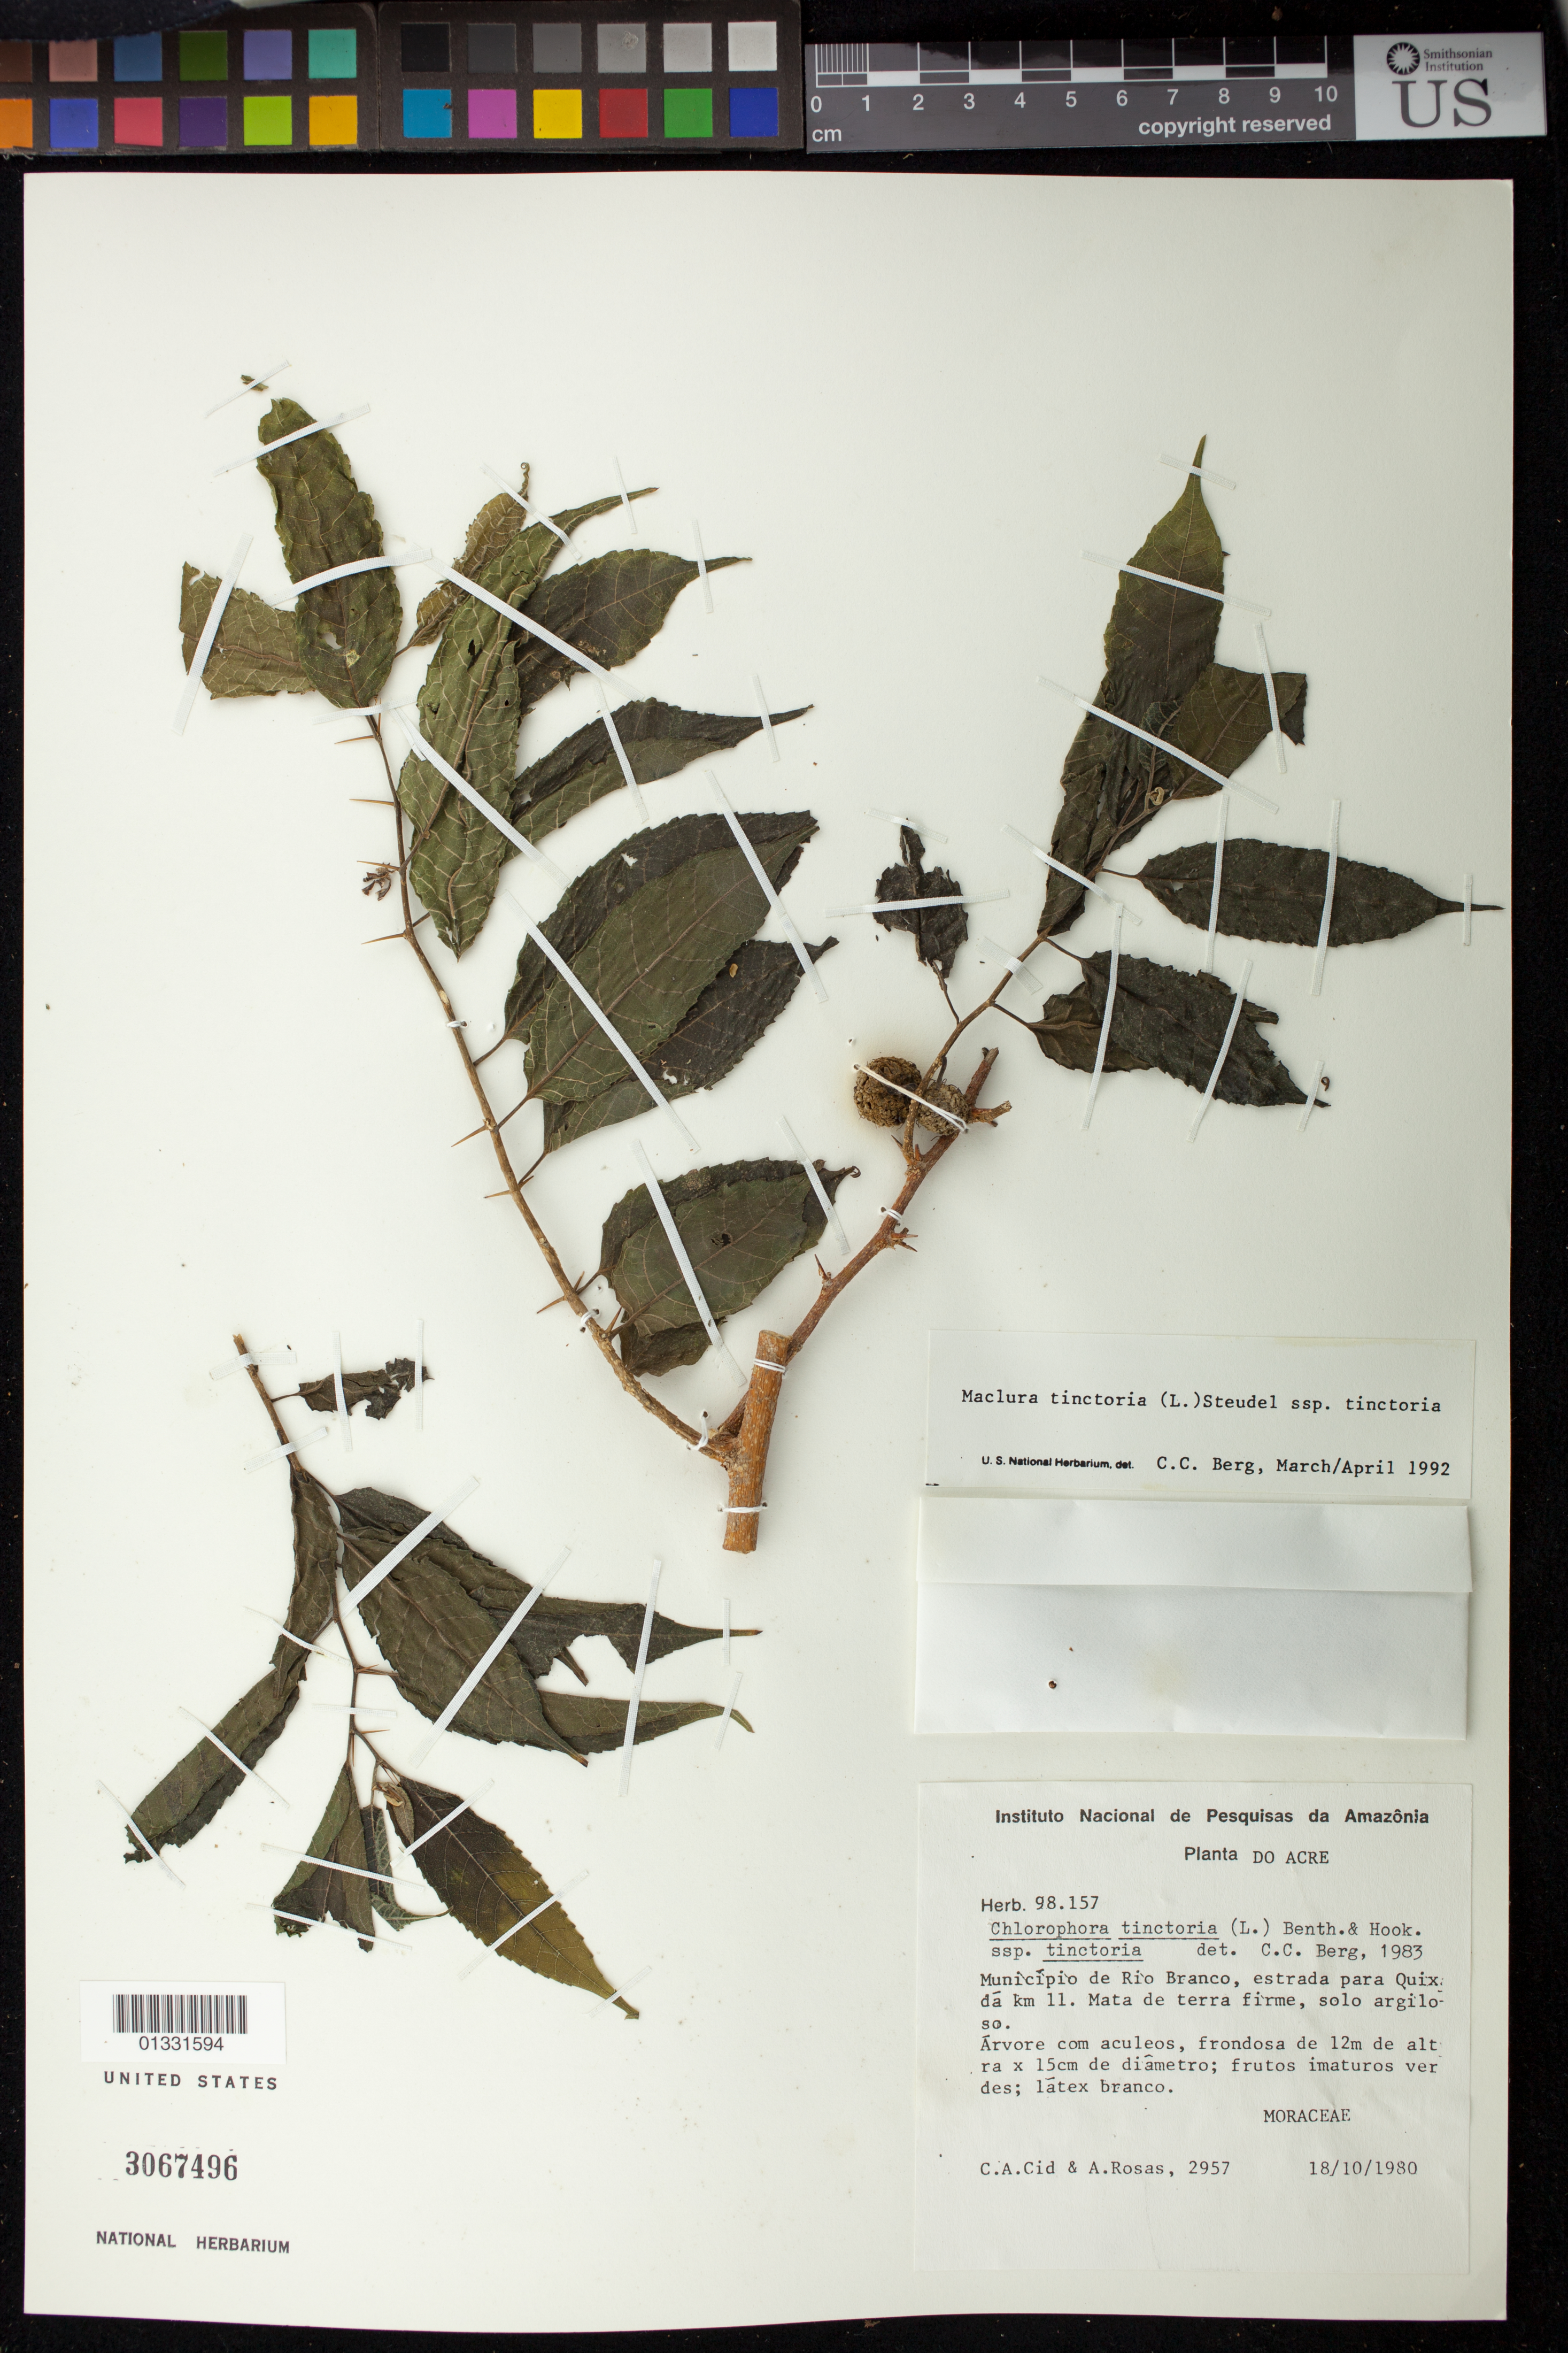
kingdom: Plantae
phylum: Tracheophyta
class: Magnoliopsida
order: Rosales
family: Moraceae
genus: Maclura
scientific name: Maclura tinctoria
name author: (L.) D. Don ex Steud.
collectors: C. A. Cid Ferreira & A. Rosas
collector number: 2957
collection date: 1980-10-18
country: Brazil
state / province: Acre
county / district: Rio Branco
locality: Estrada vpara Quixadá km 11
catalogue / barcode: US 3067496